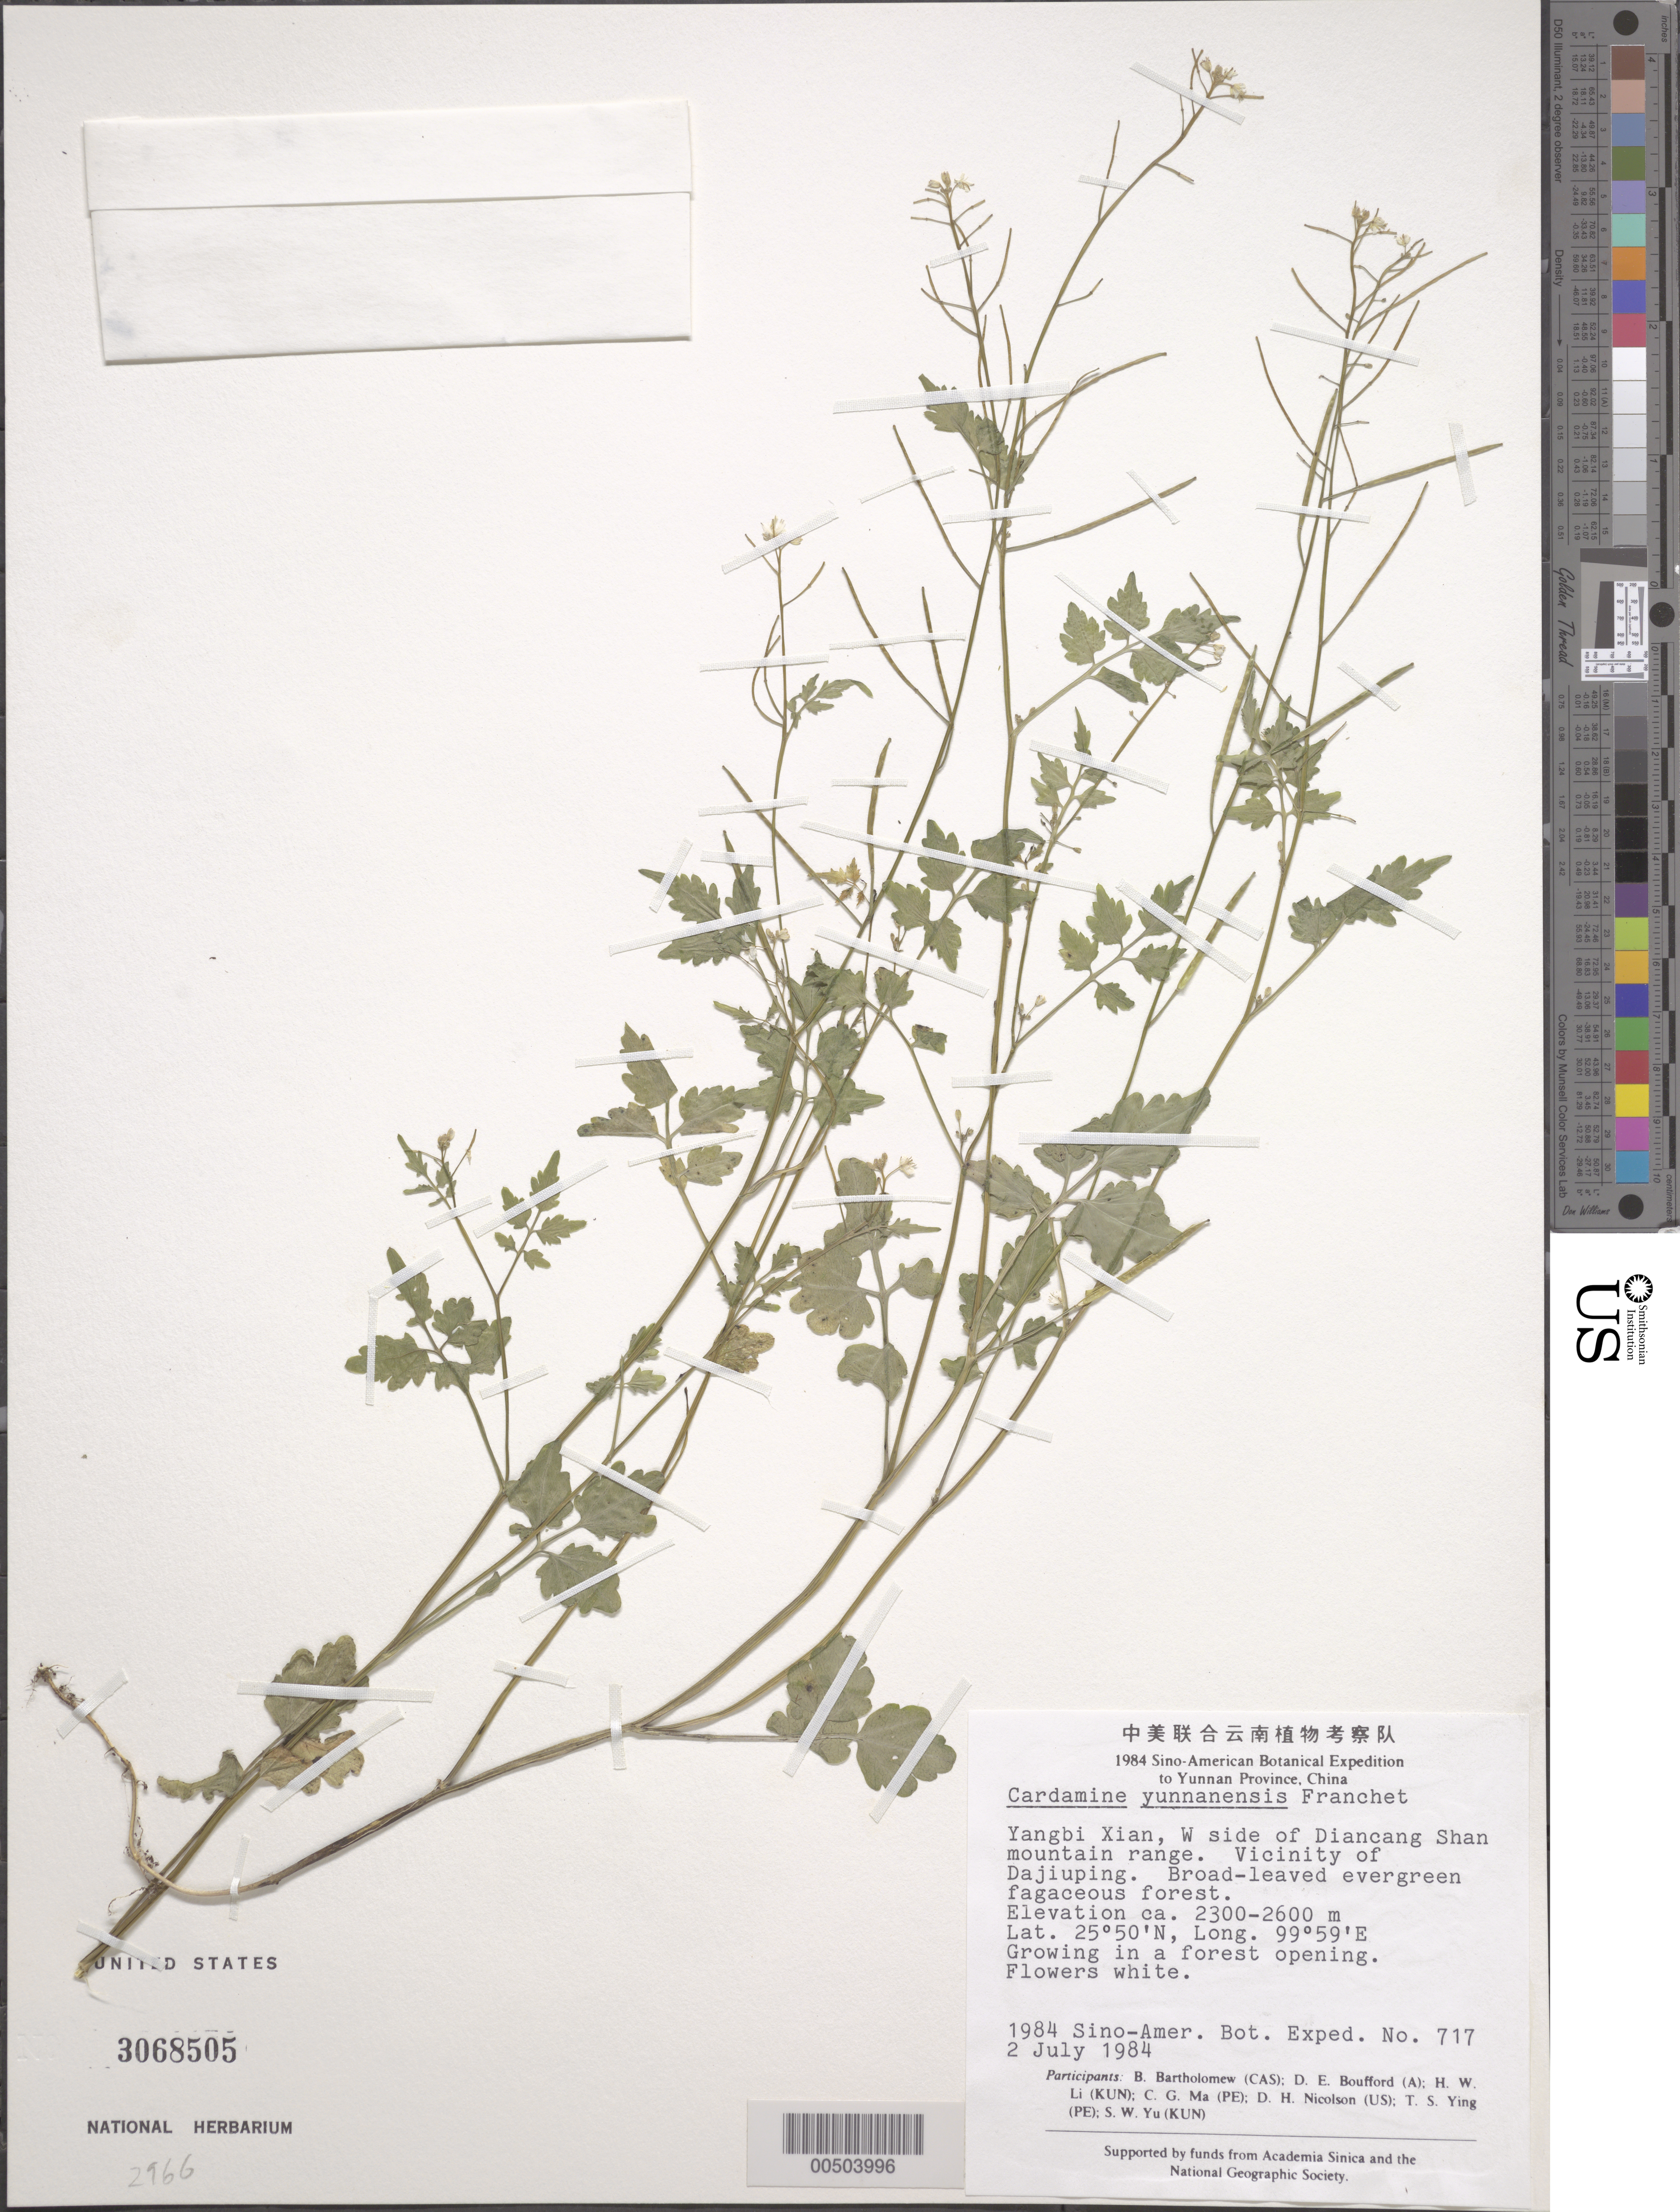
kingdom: Plantae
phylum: Tracheophyta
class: Magnoliopsida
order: Brassicales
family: Brassicaceae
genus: Cardamine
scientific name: Cardamine yunnanensis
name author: Franch.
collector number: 717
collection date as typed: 02 Jul 1984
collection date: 1984-07-02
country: China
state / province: Yunnan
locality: W side of Diancang Shan mountain range. Vicinity of Dajiuping, Yangbi District (Yangbi Xian)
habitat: Broad-leaved evergreen fagaceous forest. Growing in a forest opening. Flowers white.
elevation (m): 2300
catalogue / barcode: US 3068505